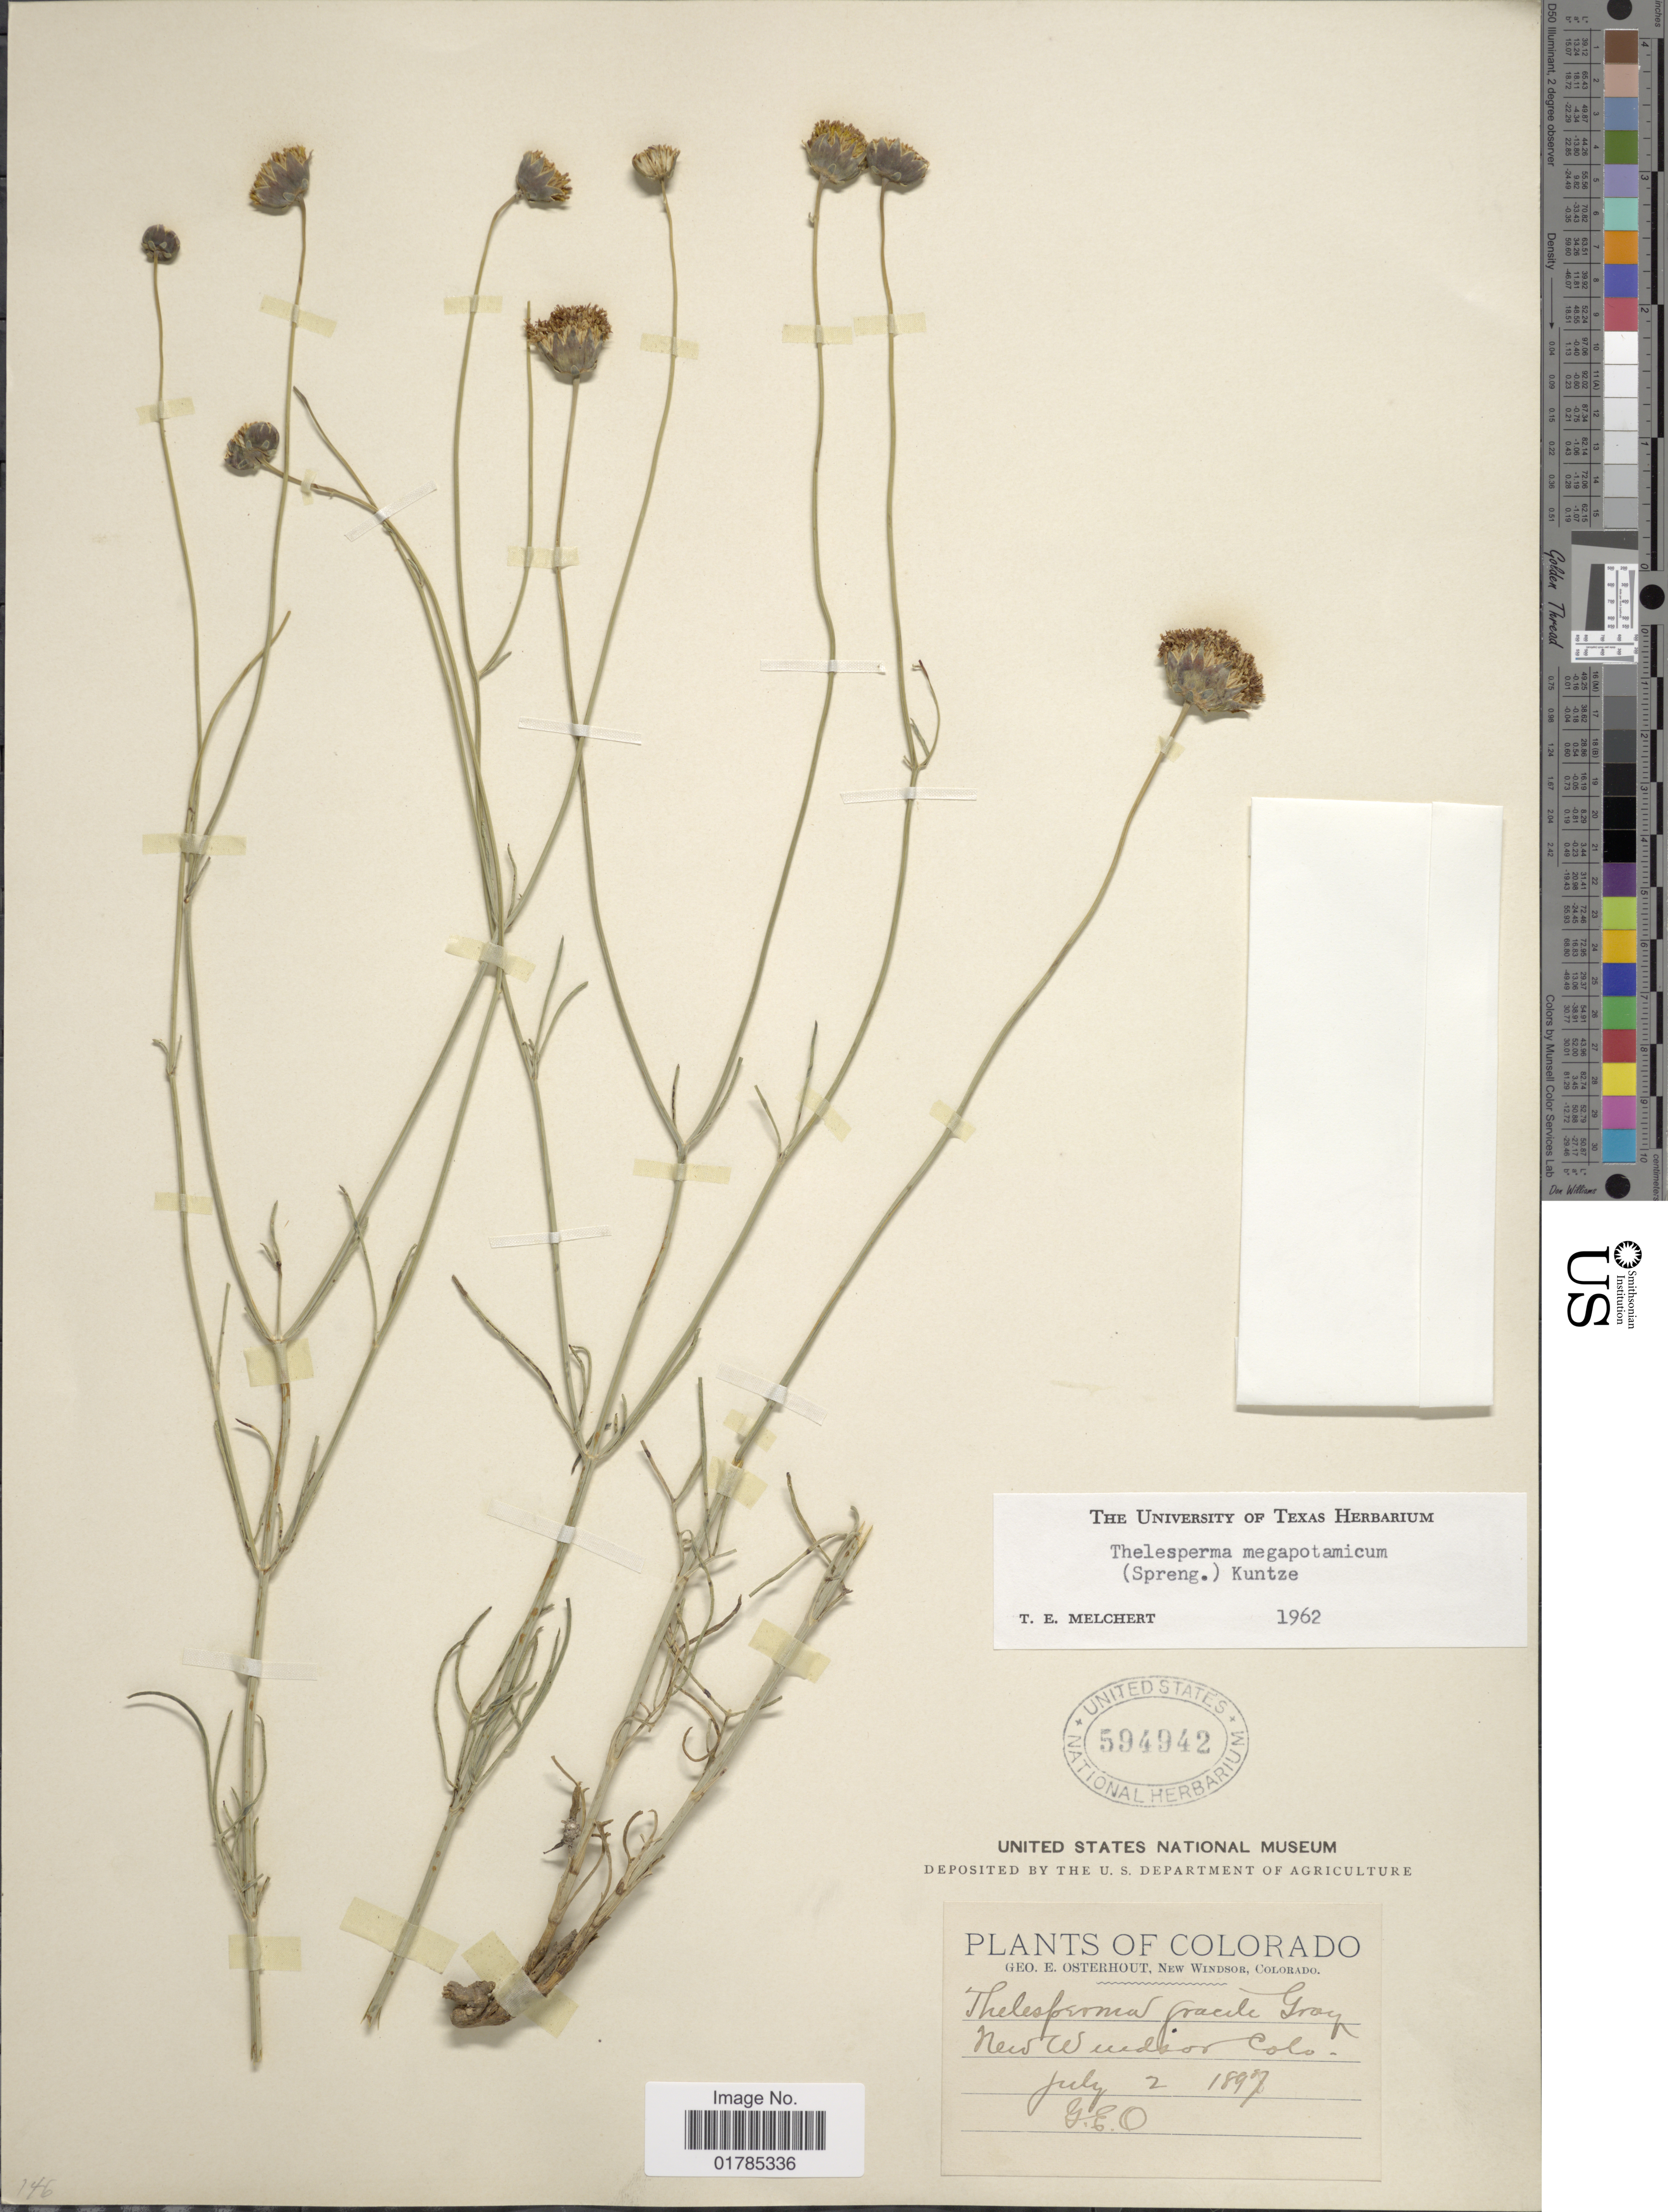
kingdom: Plantae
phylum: Tracheophyta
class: Magnoliopsida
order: Asterales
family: Asteraceae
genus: Thelesperma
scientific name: Thelesperma megapotamicum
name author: (Spreng.) Herter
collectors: G. Osterhout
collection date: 1897-07-02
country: United States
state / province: Colorado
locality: New Windsor Colo.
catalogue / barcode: US 594942